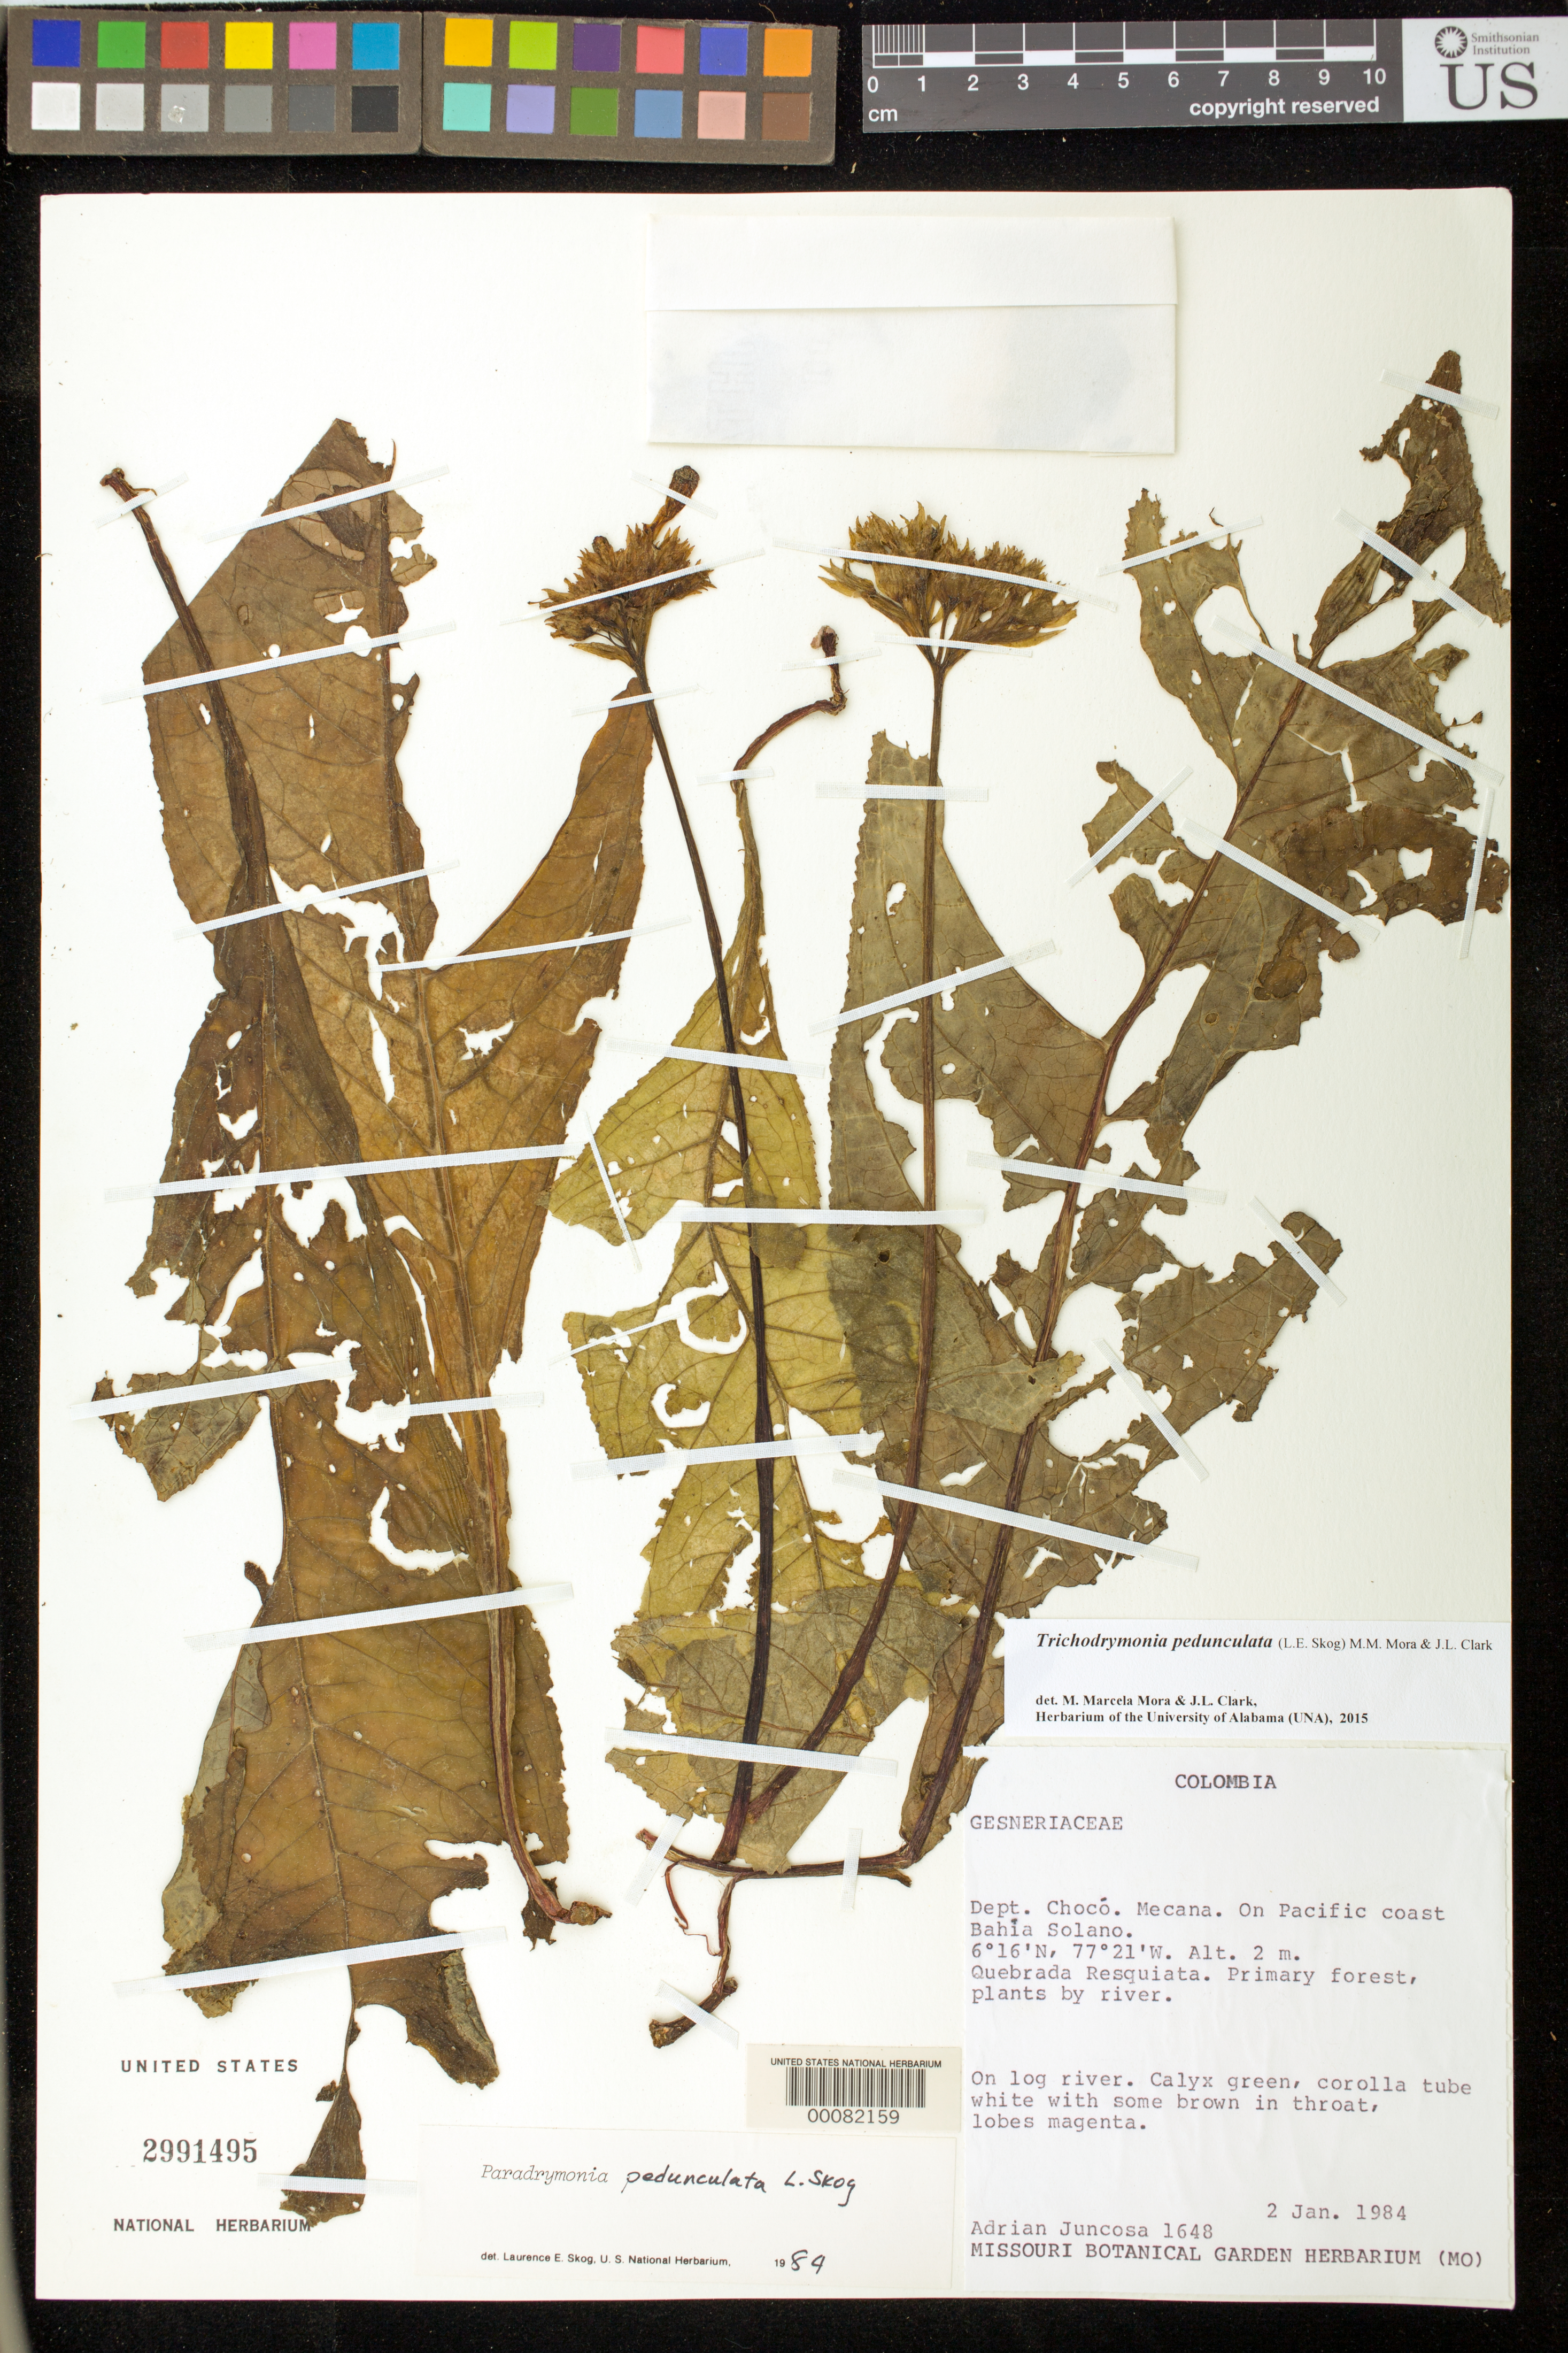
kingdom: Plantae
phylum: Tracheophyta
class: Magnoliopsida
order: Lamiales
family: Gesneriaceae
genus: Trichodrymonia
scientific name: Trichodrymonia pedunculata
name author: (L.E. Skog) M.M. Mora & J.L. Clark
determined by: Mora, M. M.; Clark, J. L.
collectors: A. Juncosa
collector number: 1648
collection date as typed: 02 Jan 1984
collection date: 1984-01-02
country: Colombia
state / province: Chocó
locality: Mecana, on Pacific coast Bahia Solano, Quebrada Resquiata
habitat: Primary forest, plants by river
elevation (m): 2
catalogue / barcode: US 2991495